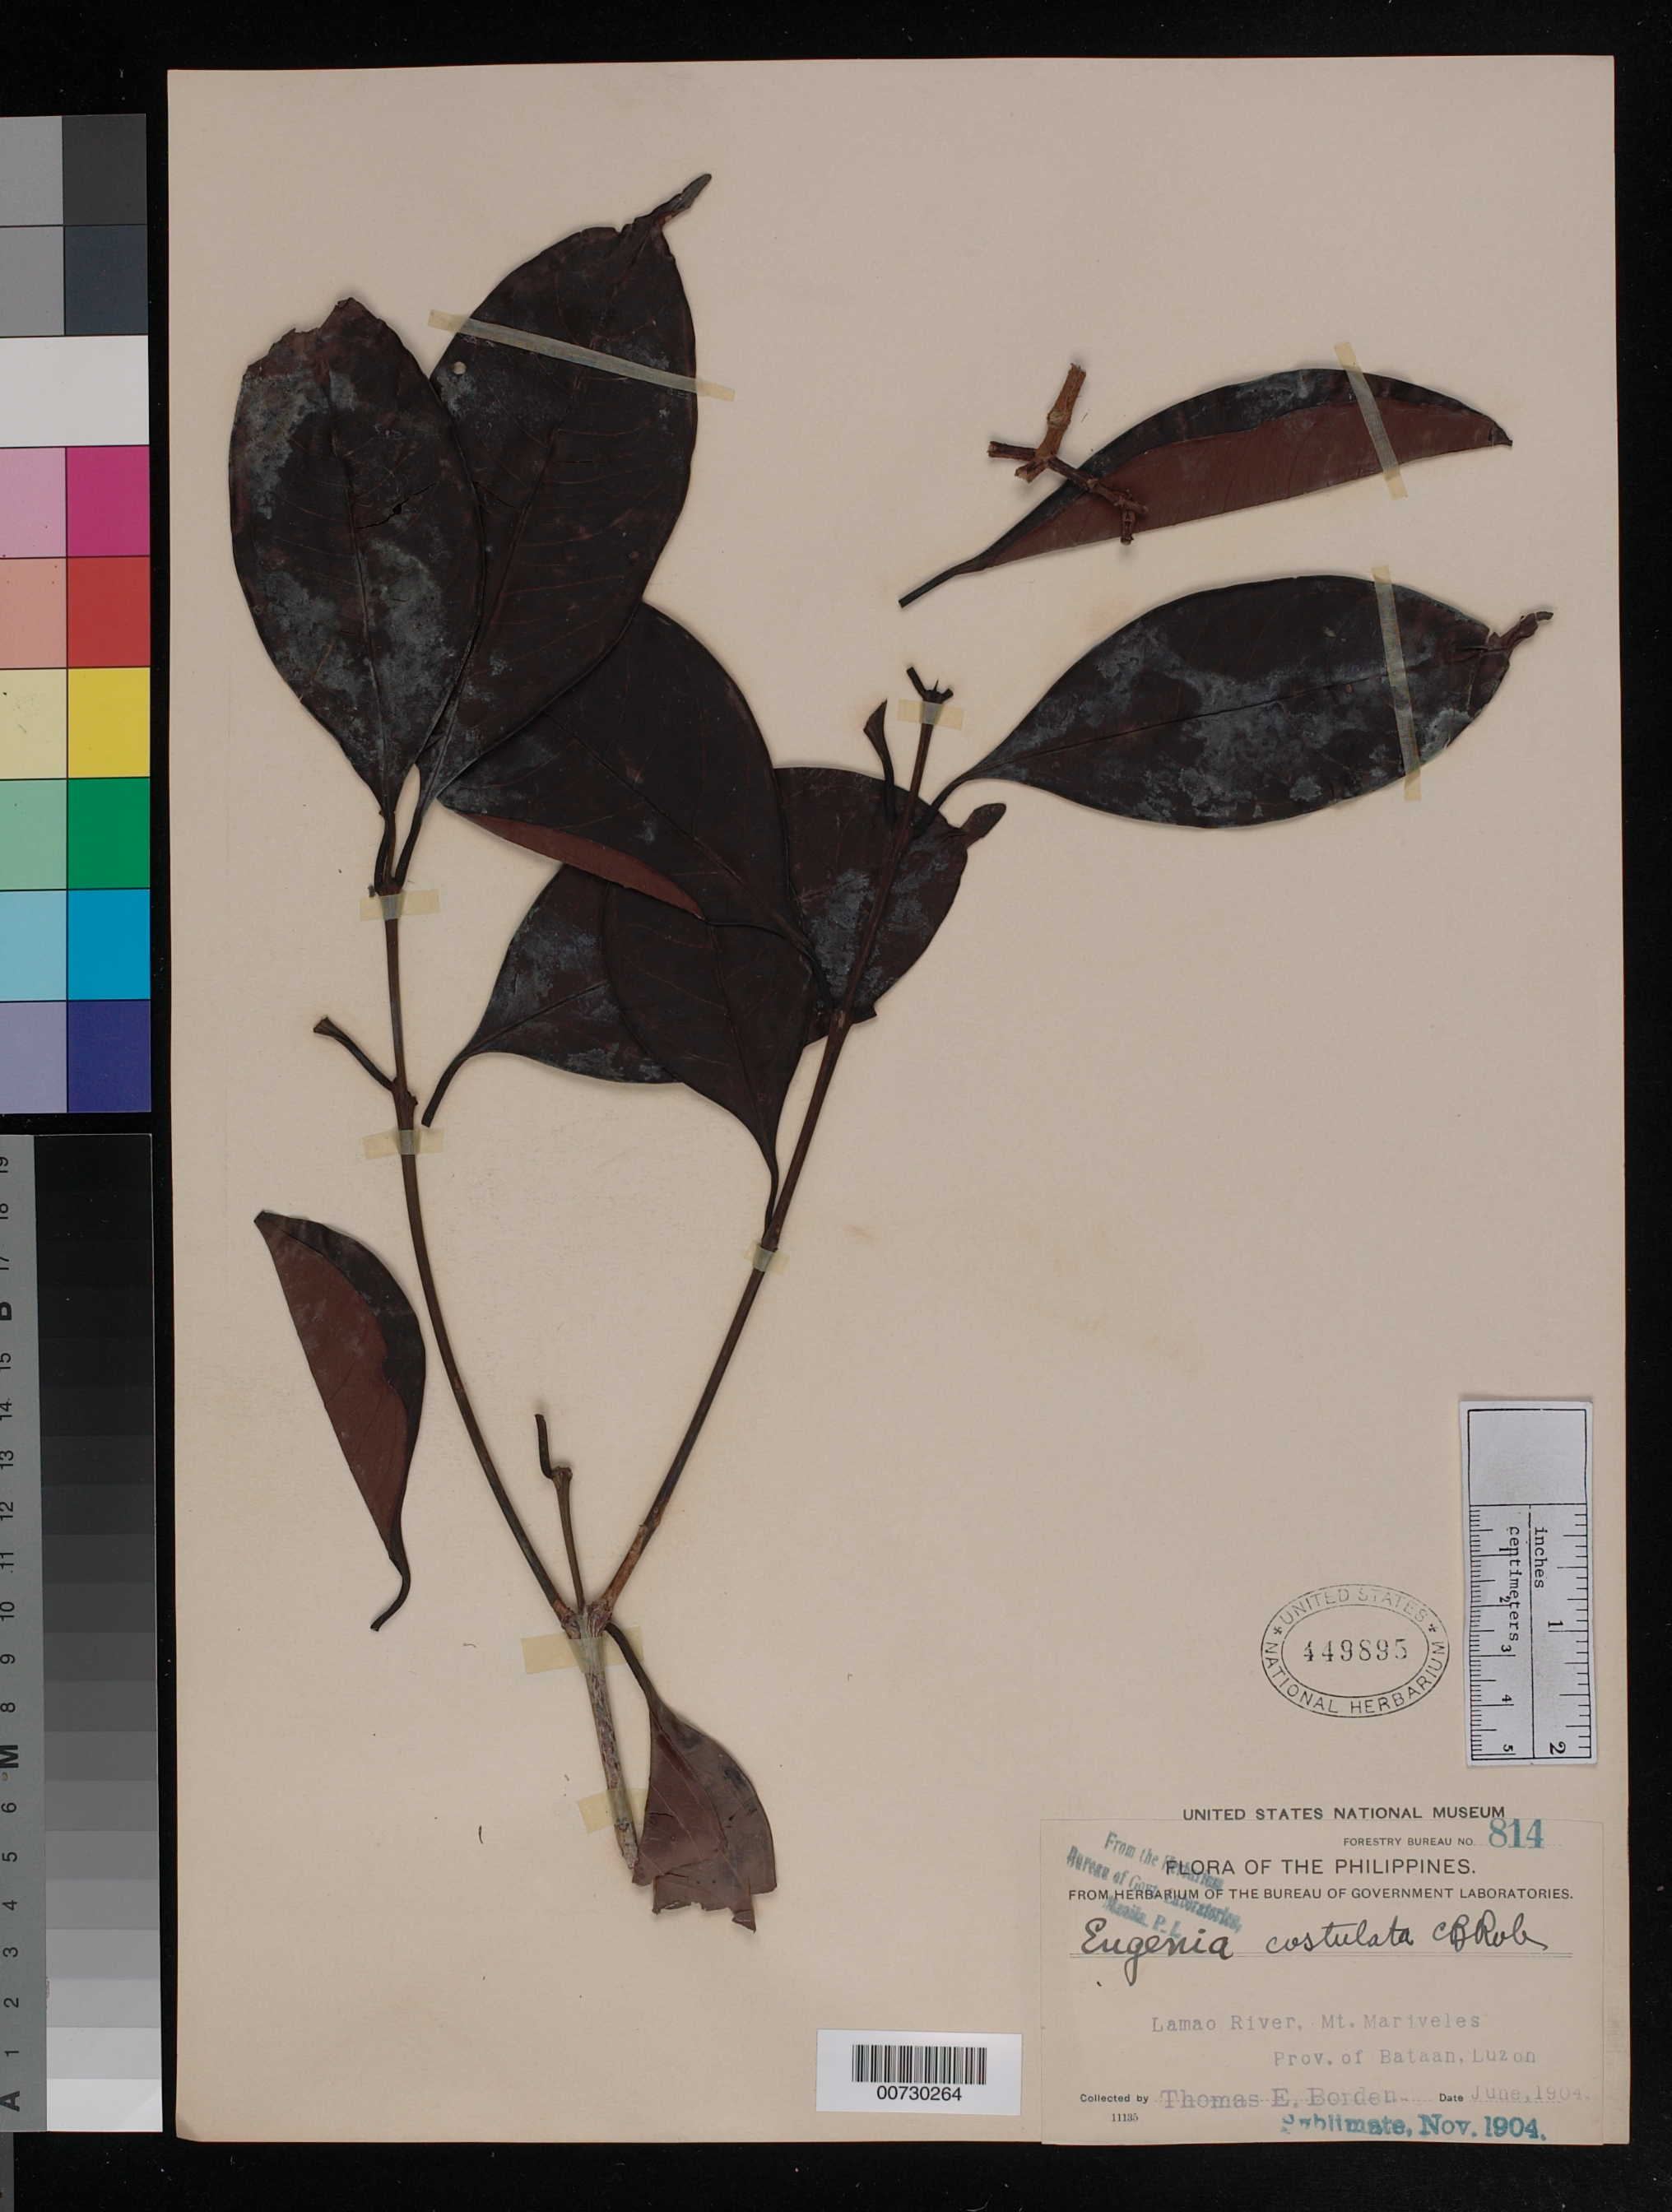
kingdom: Plantae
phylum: Tracheophyta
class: Magnoliopsida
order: Myrtales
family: Myrtaceae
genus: Syzygium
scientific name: Syzygium costulataum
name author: (C.B. Rob.) Merr.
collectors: T. E. Borden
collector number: For. Bur. 814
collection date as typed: Jun 1904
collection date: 1904-06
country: Philippines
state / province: Central Luzon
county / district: Bataan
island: Luzon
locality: Lamao River, Mt Mariveles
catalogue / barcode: US 449895